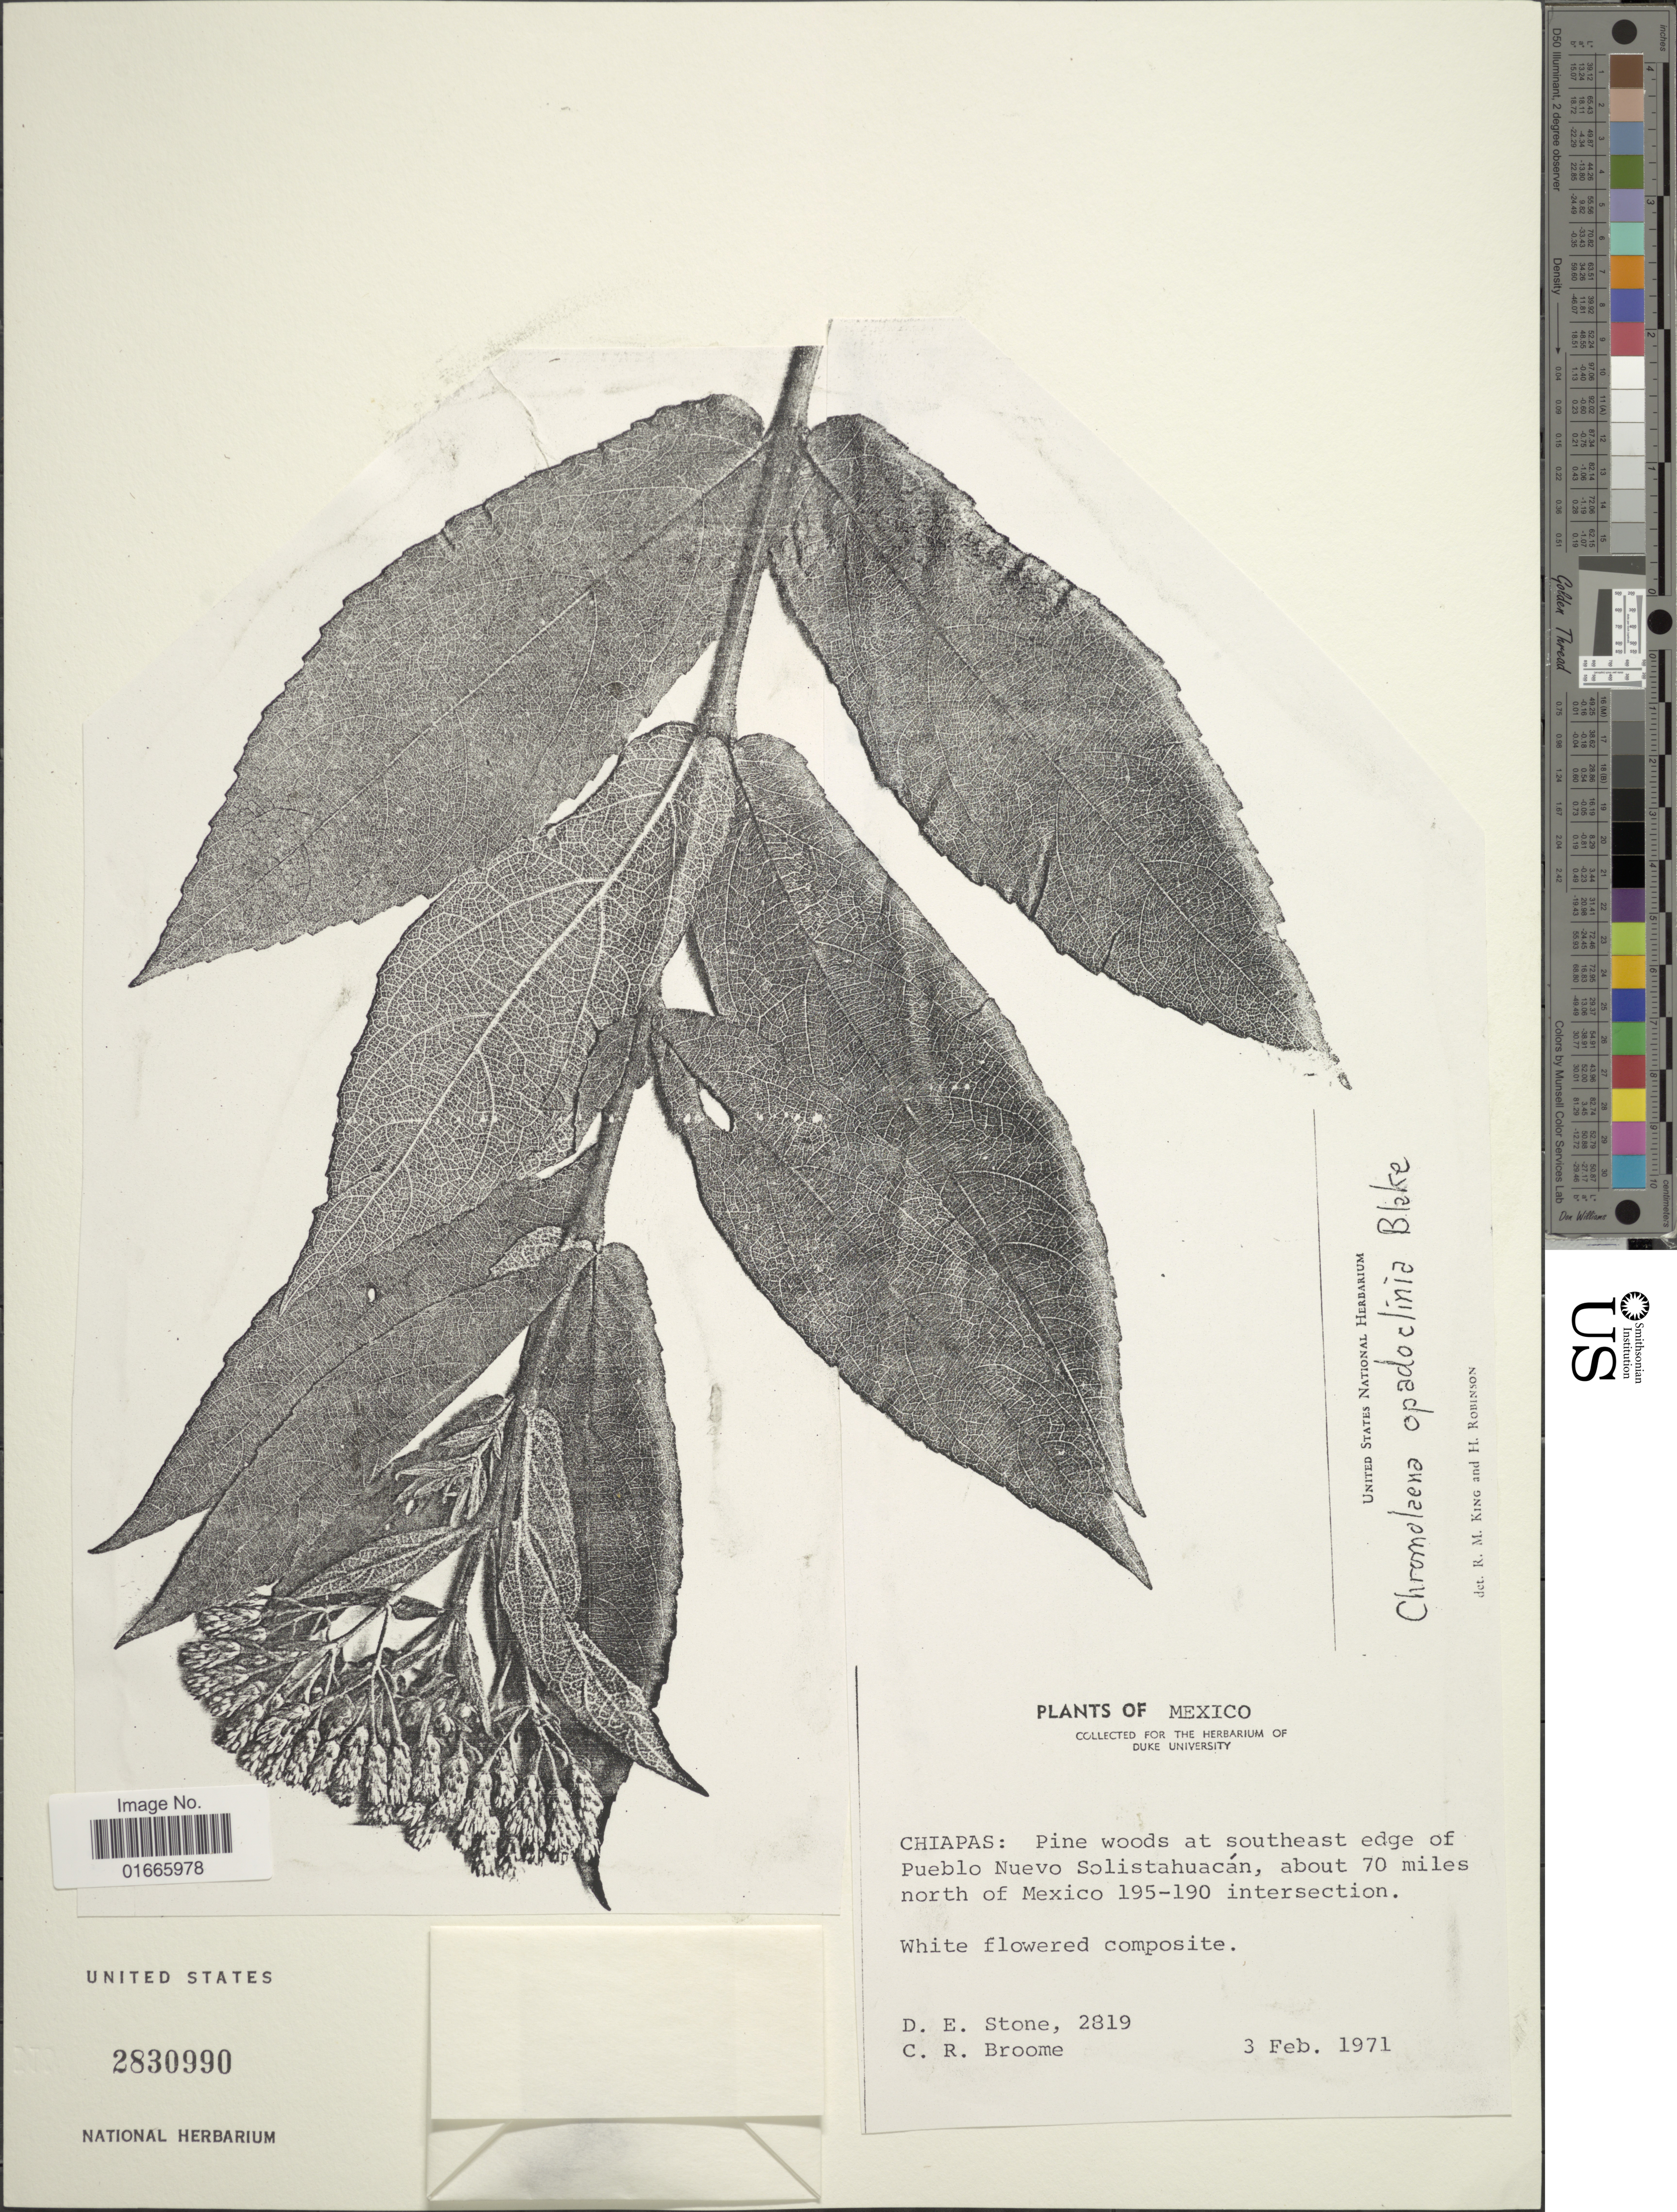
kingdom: Plantae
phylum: Tracheophyta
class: Magnoliopsida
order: Asterales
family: Asteraceae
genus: Chromolaena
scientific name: Chromolaena opadoclinia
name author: (Blake) R.M. King & H. Rob.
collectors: D. E. Stone & C. R. Broome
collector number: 2819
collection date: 1971-02-03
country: Mexico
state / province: Chiapas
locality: Pine woods at southeast edge of Pueblo Neuvo Solistahuacan, about 70 miles north of Mexico 195 - 190 intersection.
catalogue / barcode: US 2830990